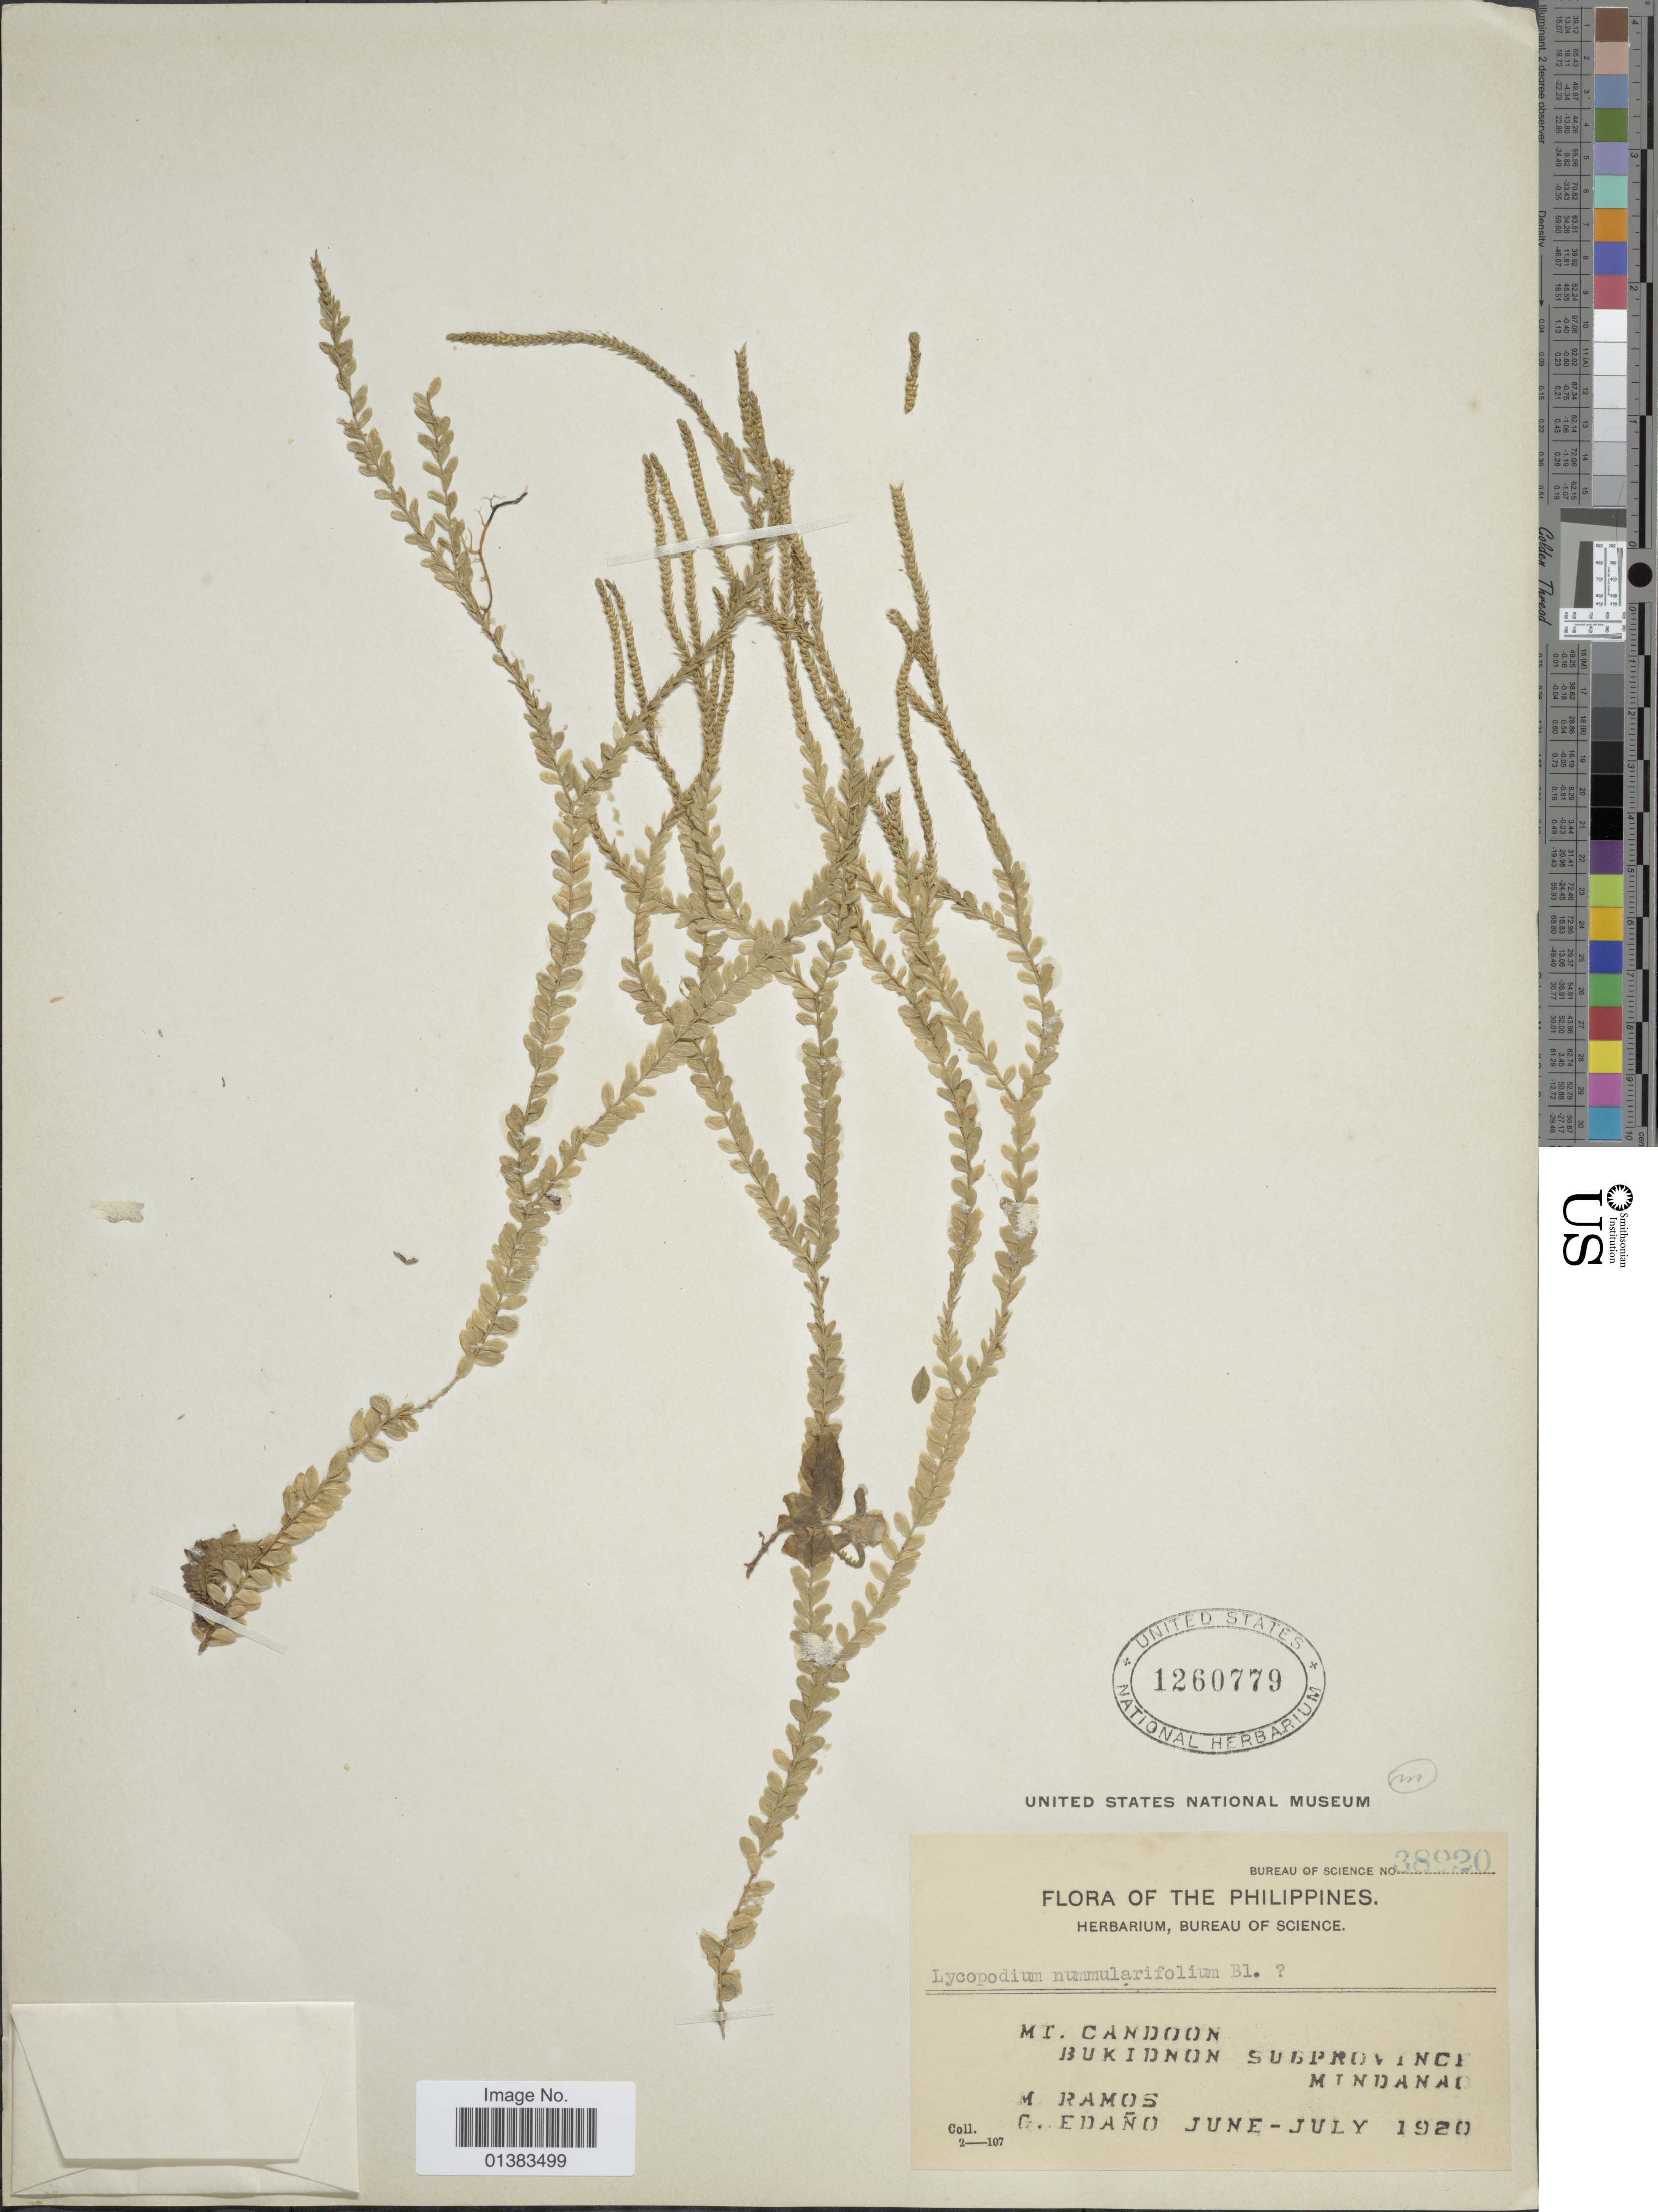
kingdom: Plantae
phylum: Tracheophyta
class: Lycopodiopsida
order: Lycopodiales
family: Lycopodiaceae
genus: Phlegmariurus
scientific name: Phlegmariurus delbrueckii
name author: (Herter) A. R. Field & Bostock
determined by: Field, A. R.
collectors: M. Ramos & G. Edaño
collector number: Bureau of Science 38920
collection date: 1920-06/1920-07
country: Philippines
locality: Mt. Candoon, Bukidnon Subprovince, Mindanao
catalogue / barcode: US 1260779